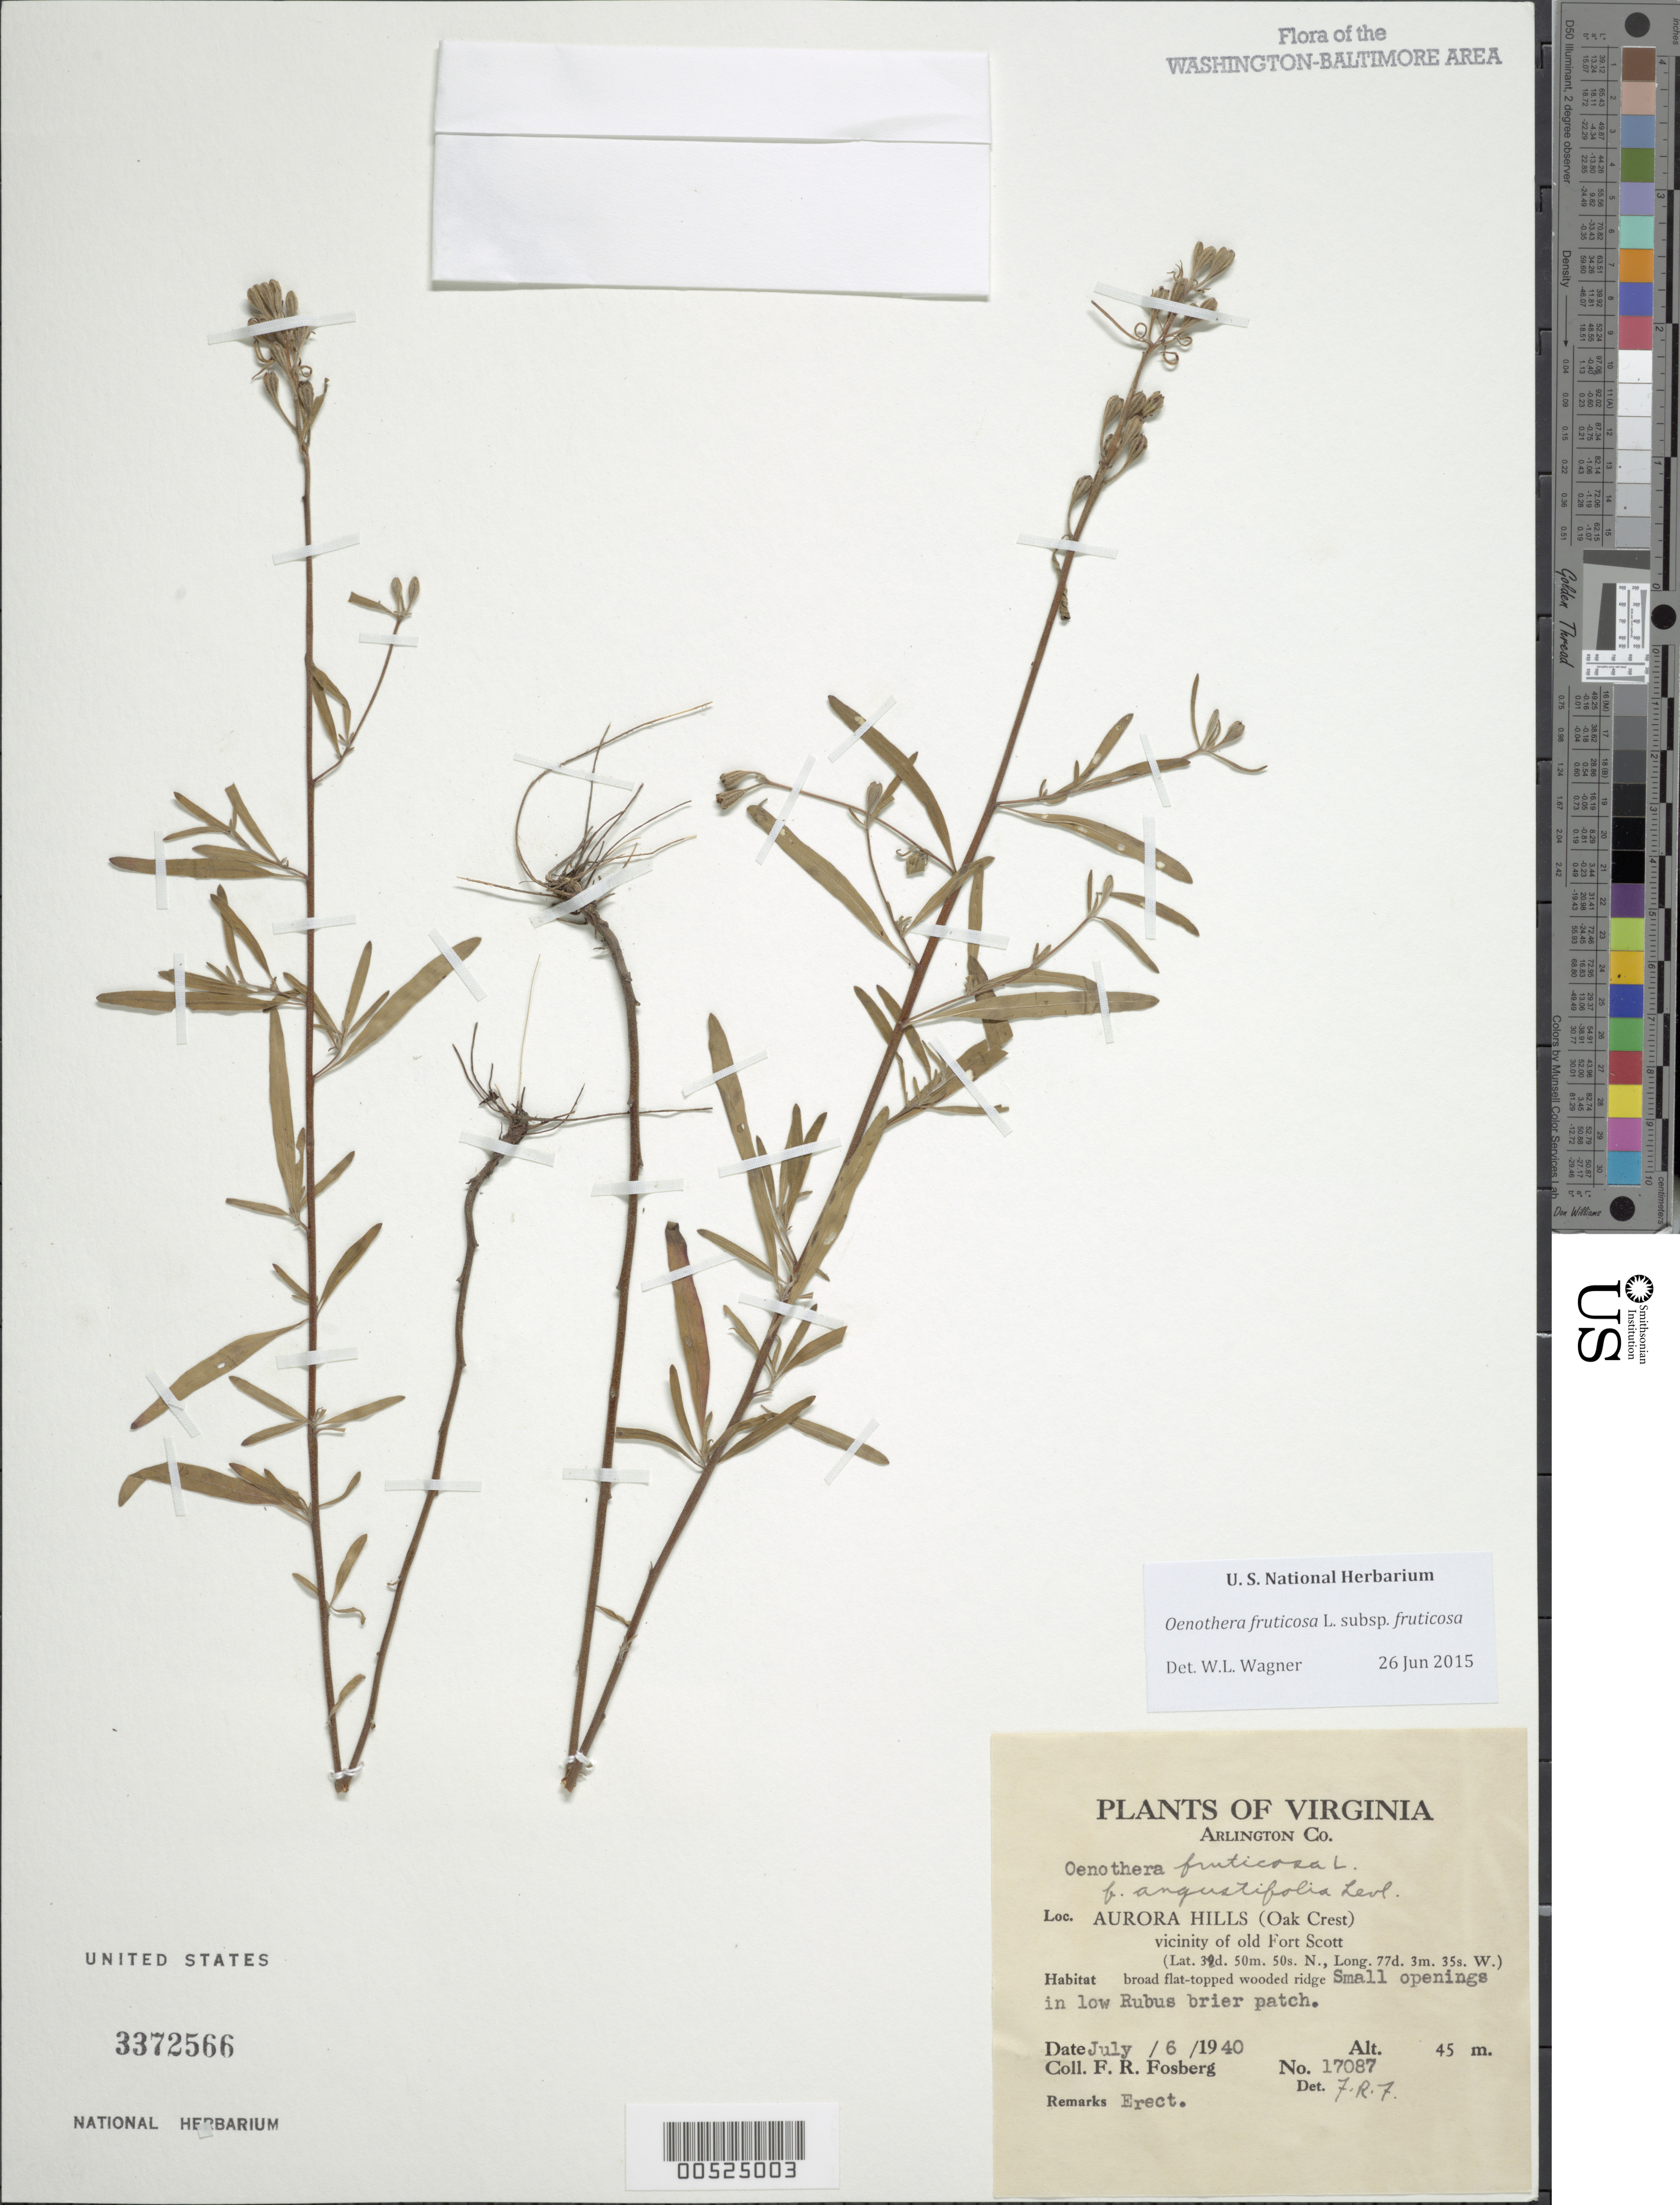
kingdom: Plantae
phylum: Tracheophyta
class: Magnoliopsida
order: Myrtales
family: Onagraceae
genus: Oenothera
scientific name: Oenothera fruticosa subsp. fruticosa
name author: L.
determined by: Wagner, W. L., (BOT), Smithsonian Institution - National Museum of Natural History (UNITED STATES)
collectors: F. R. Fosberg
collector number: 17087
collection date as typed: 06 Jul 1940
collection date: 1940-07-06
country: United States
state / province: Virginia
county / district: Arlington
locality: Aurora Hills (oak Crest), vicinity of Old Fort Scott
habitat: Broad flat topped wooded ridge, small openings in low Rubus brier patch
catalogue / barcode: US 3372566